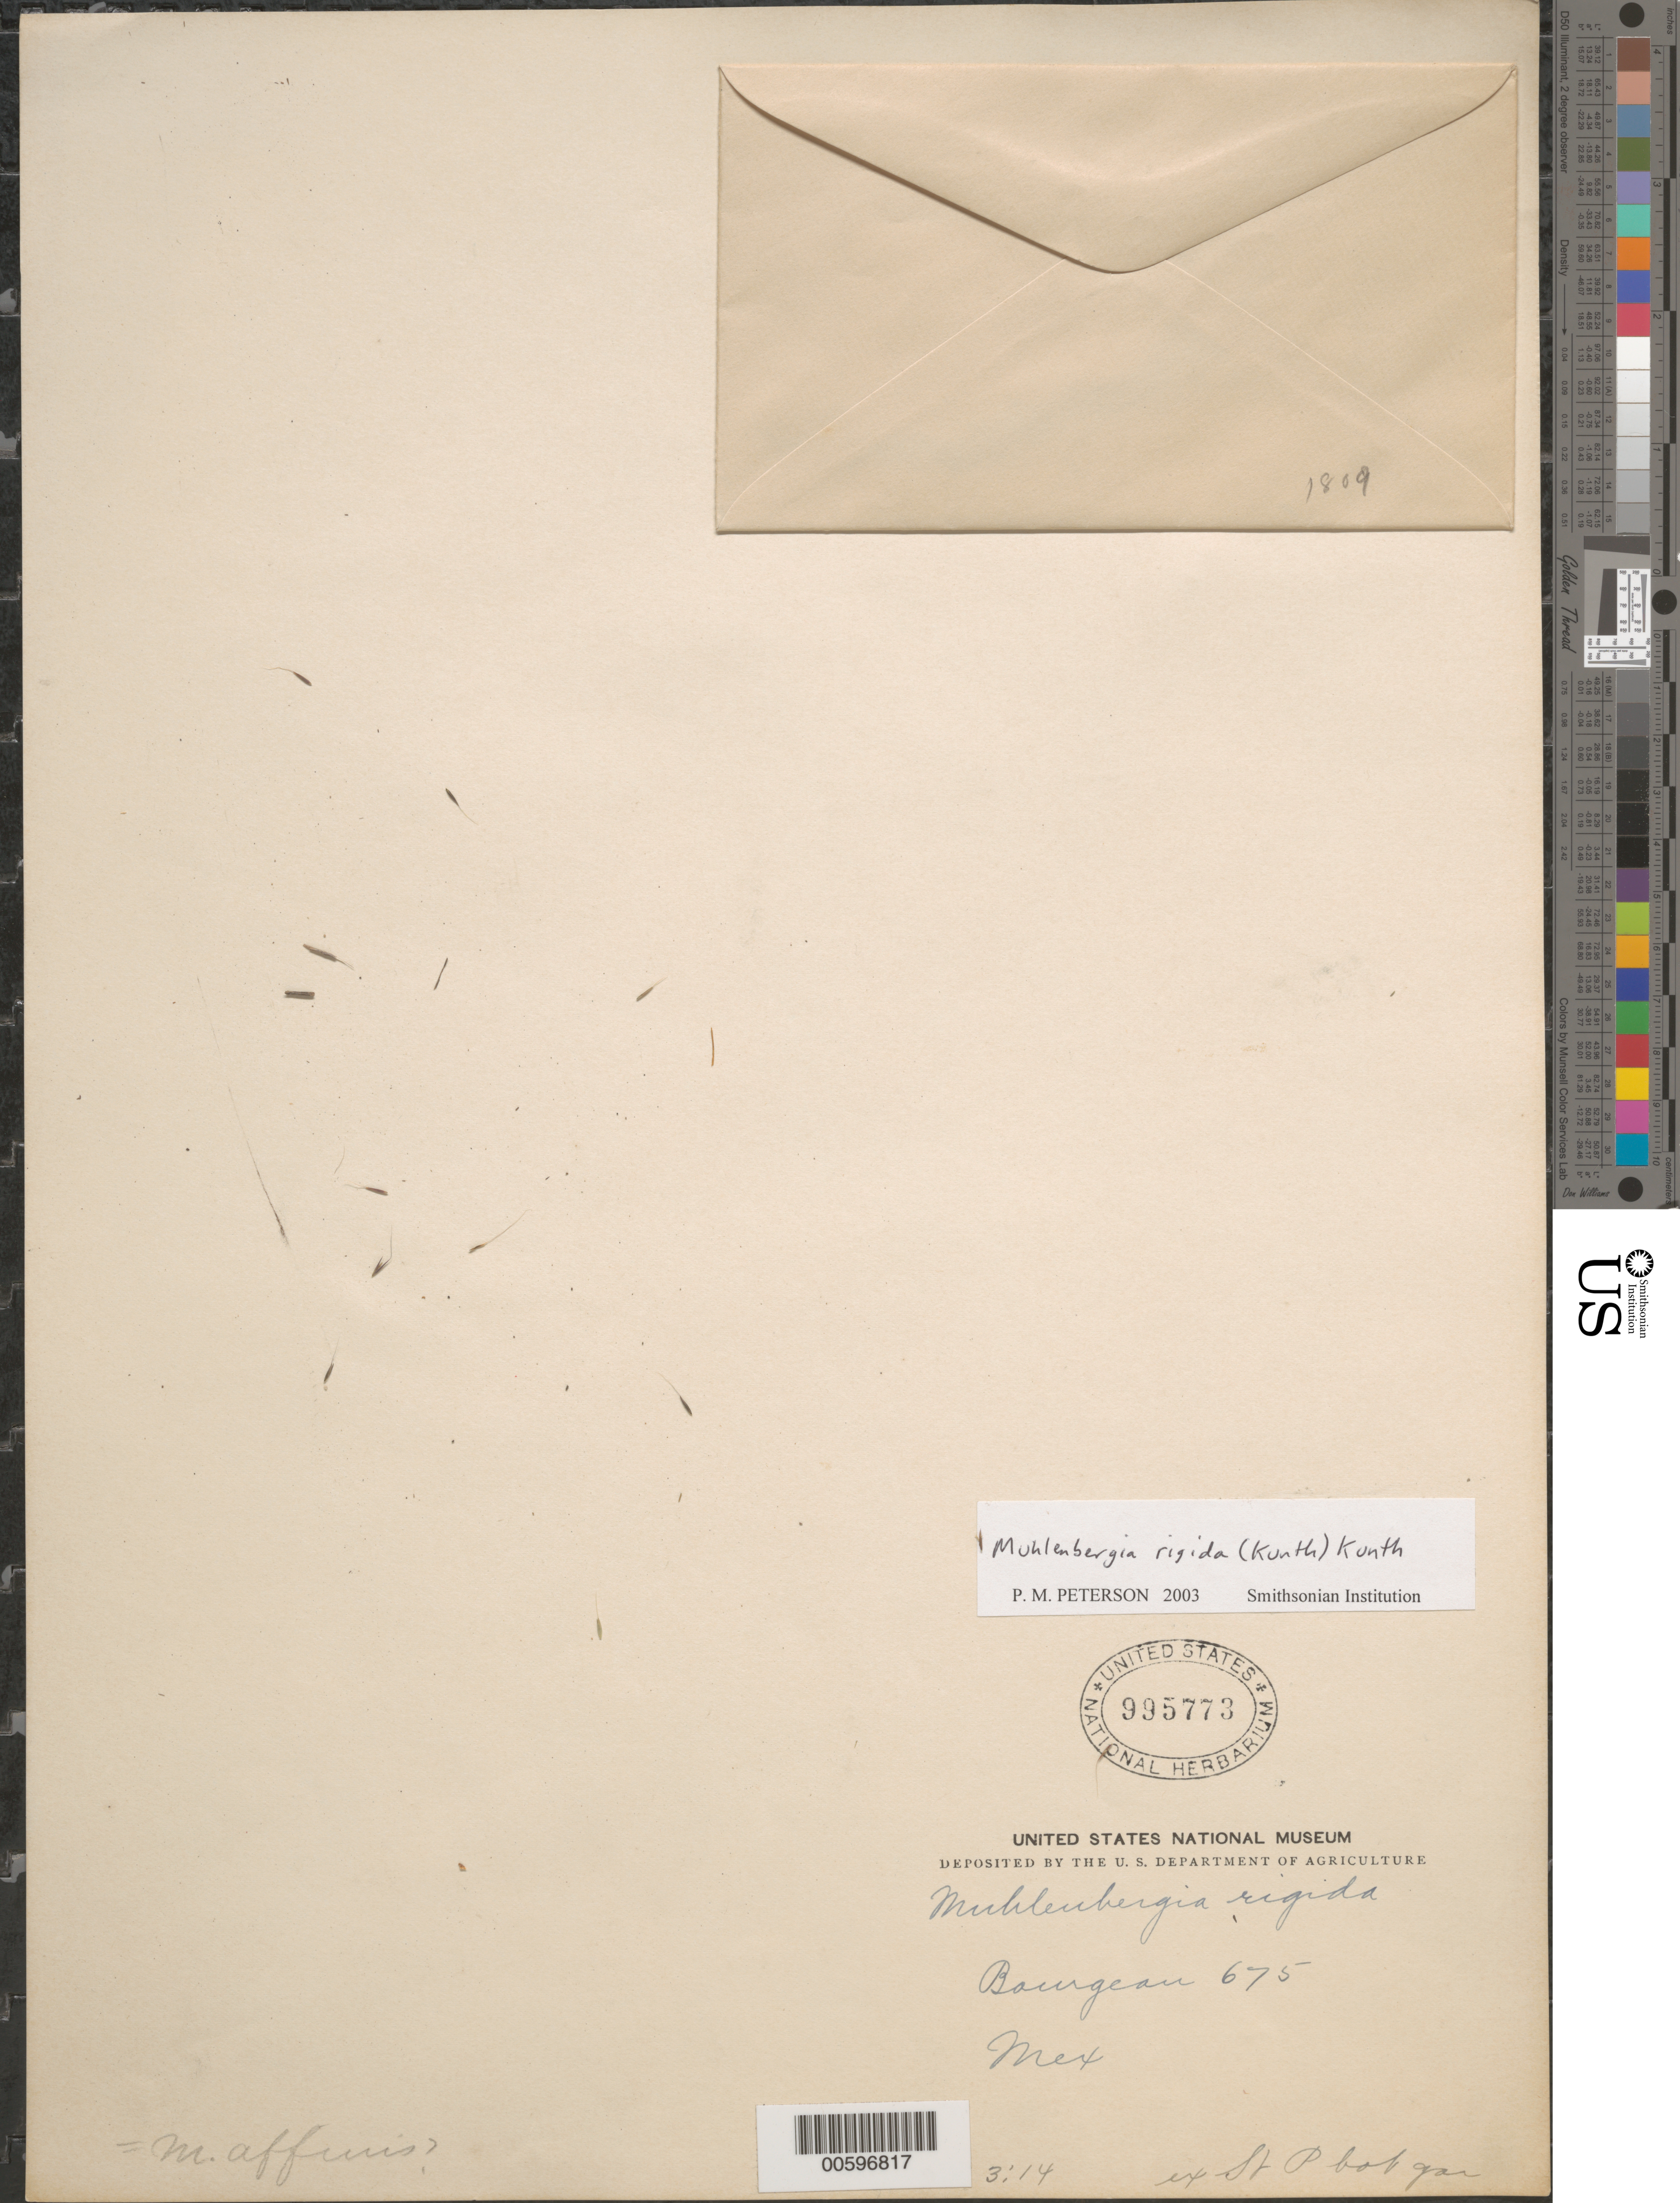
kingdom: Plantae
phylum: Tracheophyta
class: Liliopsida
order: Poales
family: Poaceae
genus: Muhlenbergia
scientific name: Muhlenbergia rigida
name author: (Kunth) Kunth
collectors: E. Bourgeau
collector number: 675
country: Mexico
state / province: Jalisco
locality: San Ramon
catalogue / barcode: US 995773